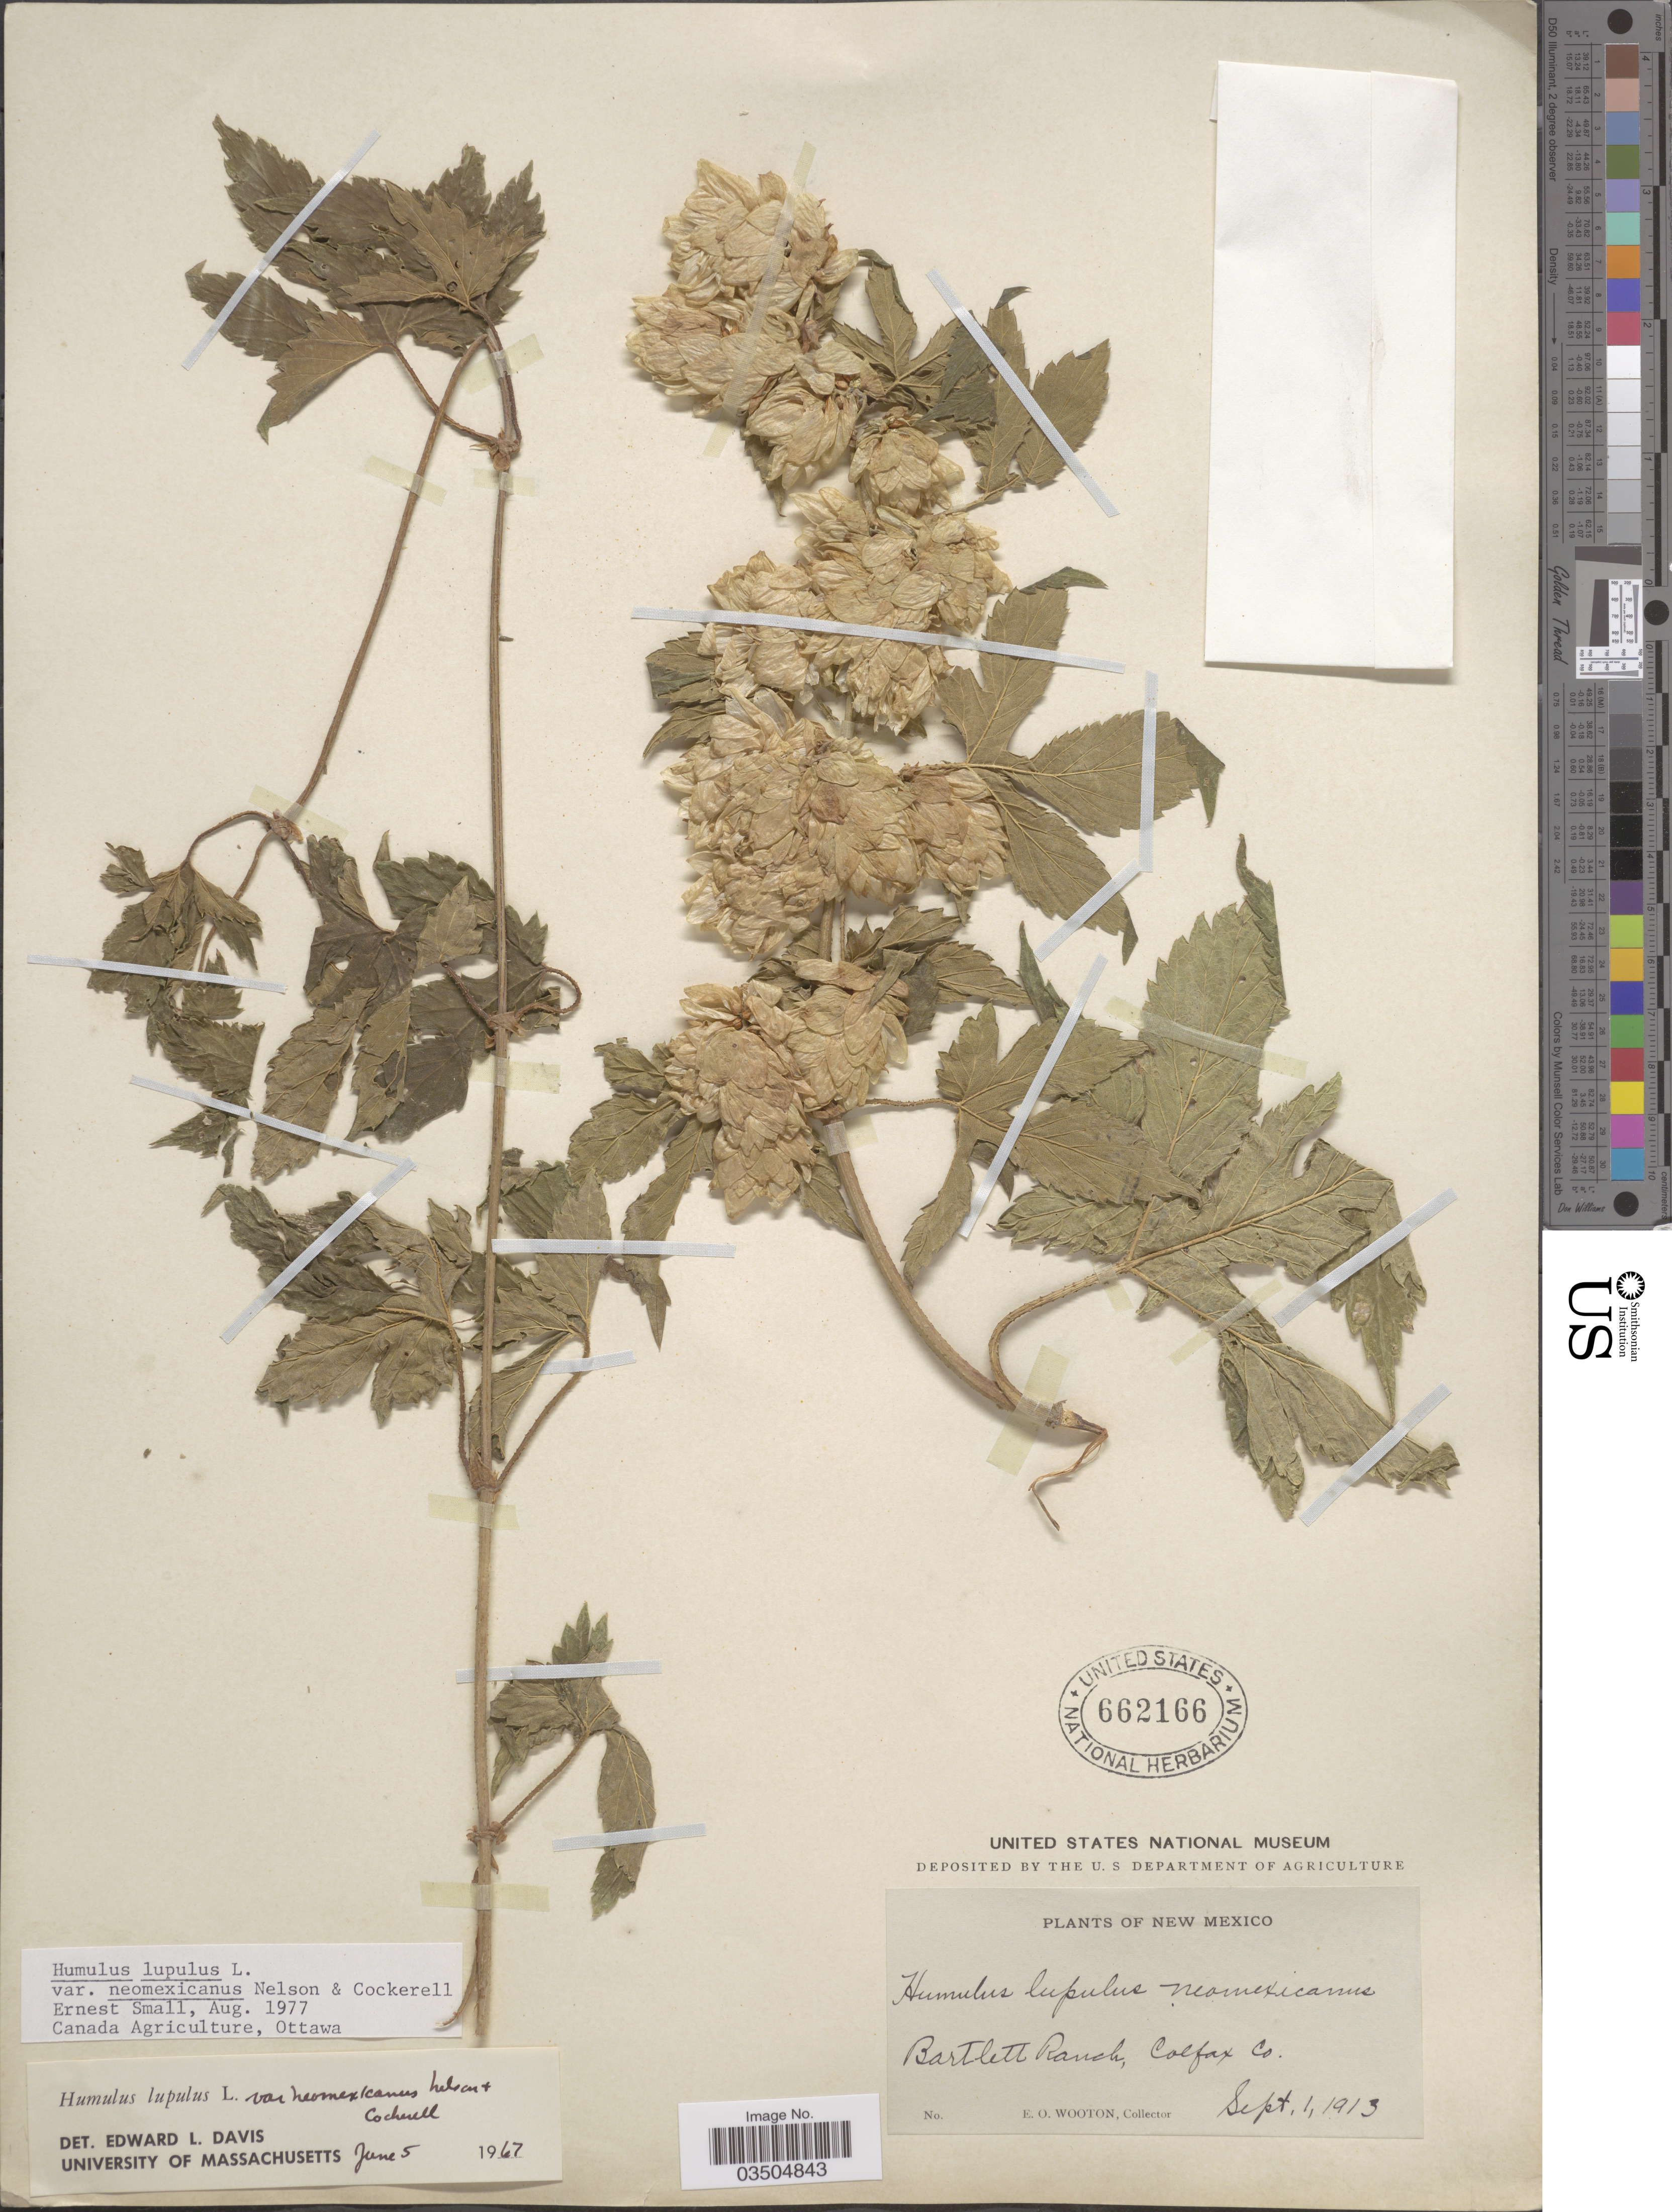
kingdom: Plantae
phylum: Tracheophyta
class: Magnoliopsida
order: Rosales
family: Cannabaceae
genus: Humulus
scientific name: Humulus neomexicanus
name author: (A. Nelson & Cockerell) Rydb.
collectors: E. O. Wooton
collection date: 1913-09-01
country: United States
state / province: New Mexico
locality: Bartlett Ranch, Colfax Co.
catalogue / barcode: US 662166